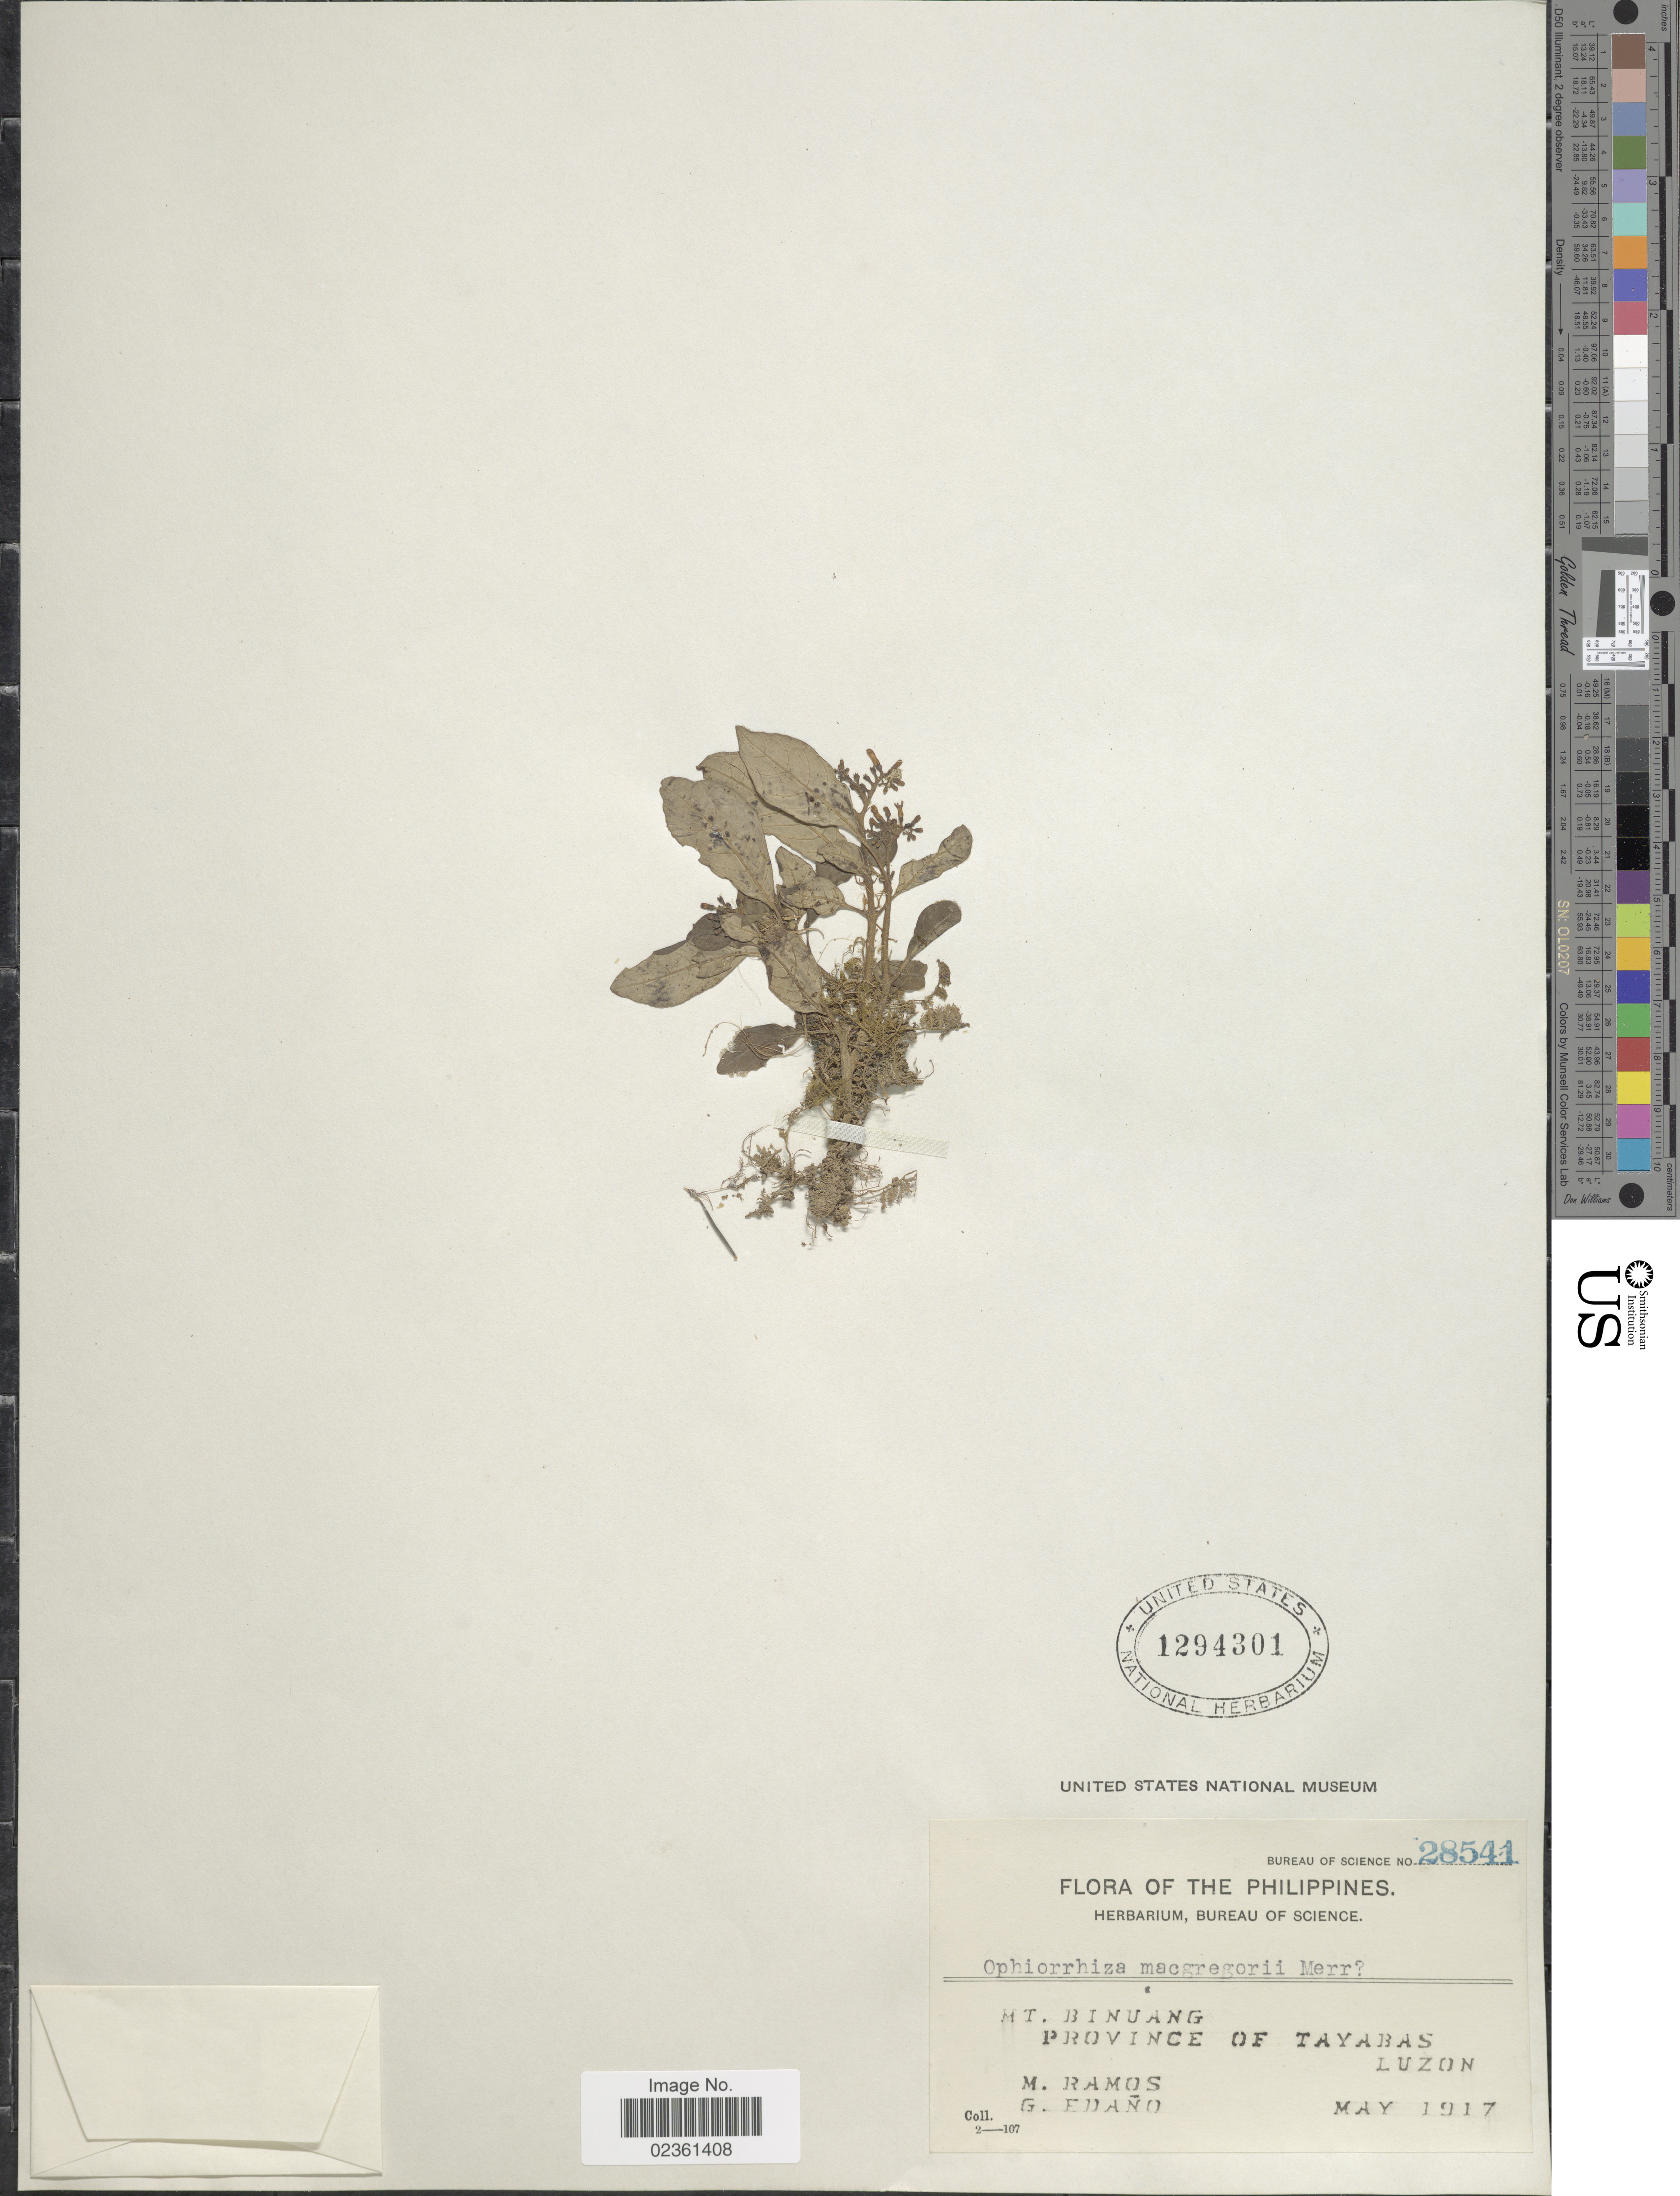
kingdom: Plantae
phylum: Tracheophyta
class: Magnoliopsida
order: Gentianales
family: Rubiaceae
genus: Ophiorrhiza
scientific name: Ophiorrhiza macgregorii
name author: Merr.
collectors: M. Ramos & G. Edaño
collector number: Bureau of Science 28541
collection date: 1917-05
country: Philippines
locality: Mt. Binuang, Province of Tayabas, Luzon.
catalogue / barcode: US 1294301